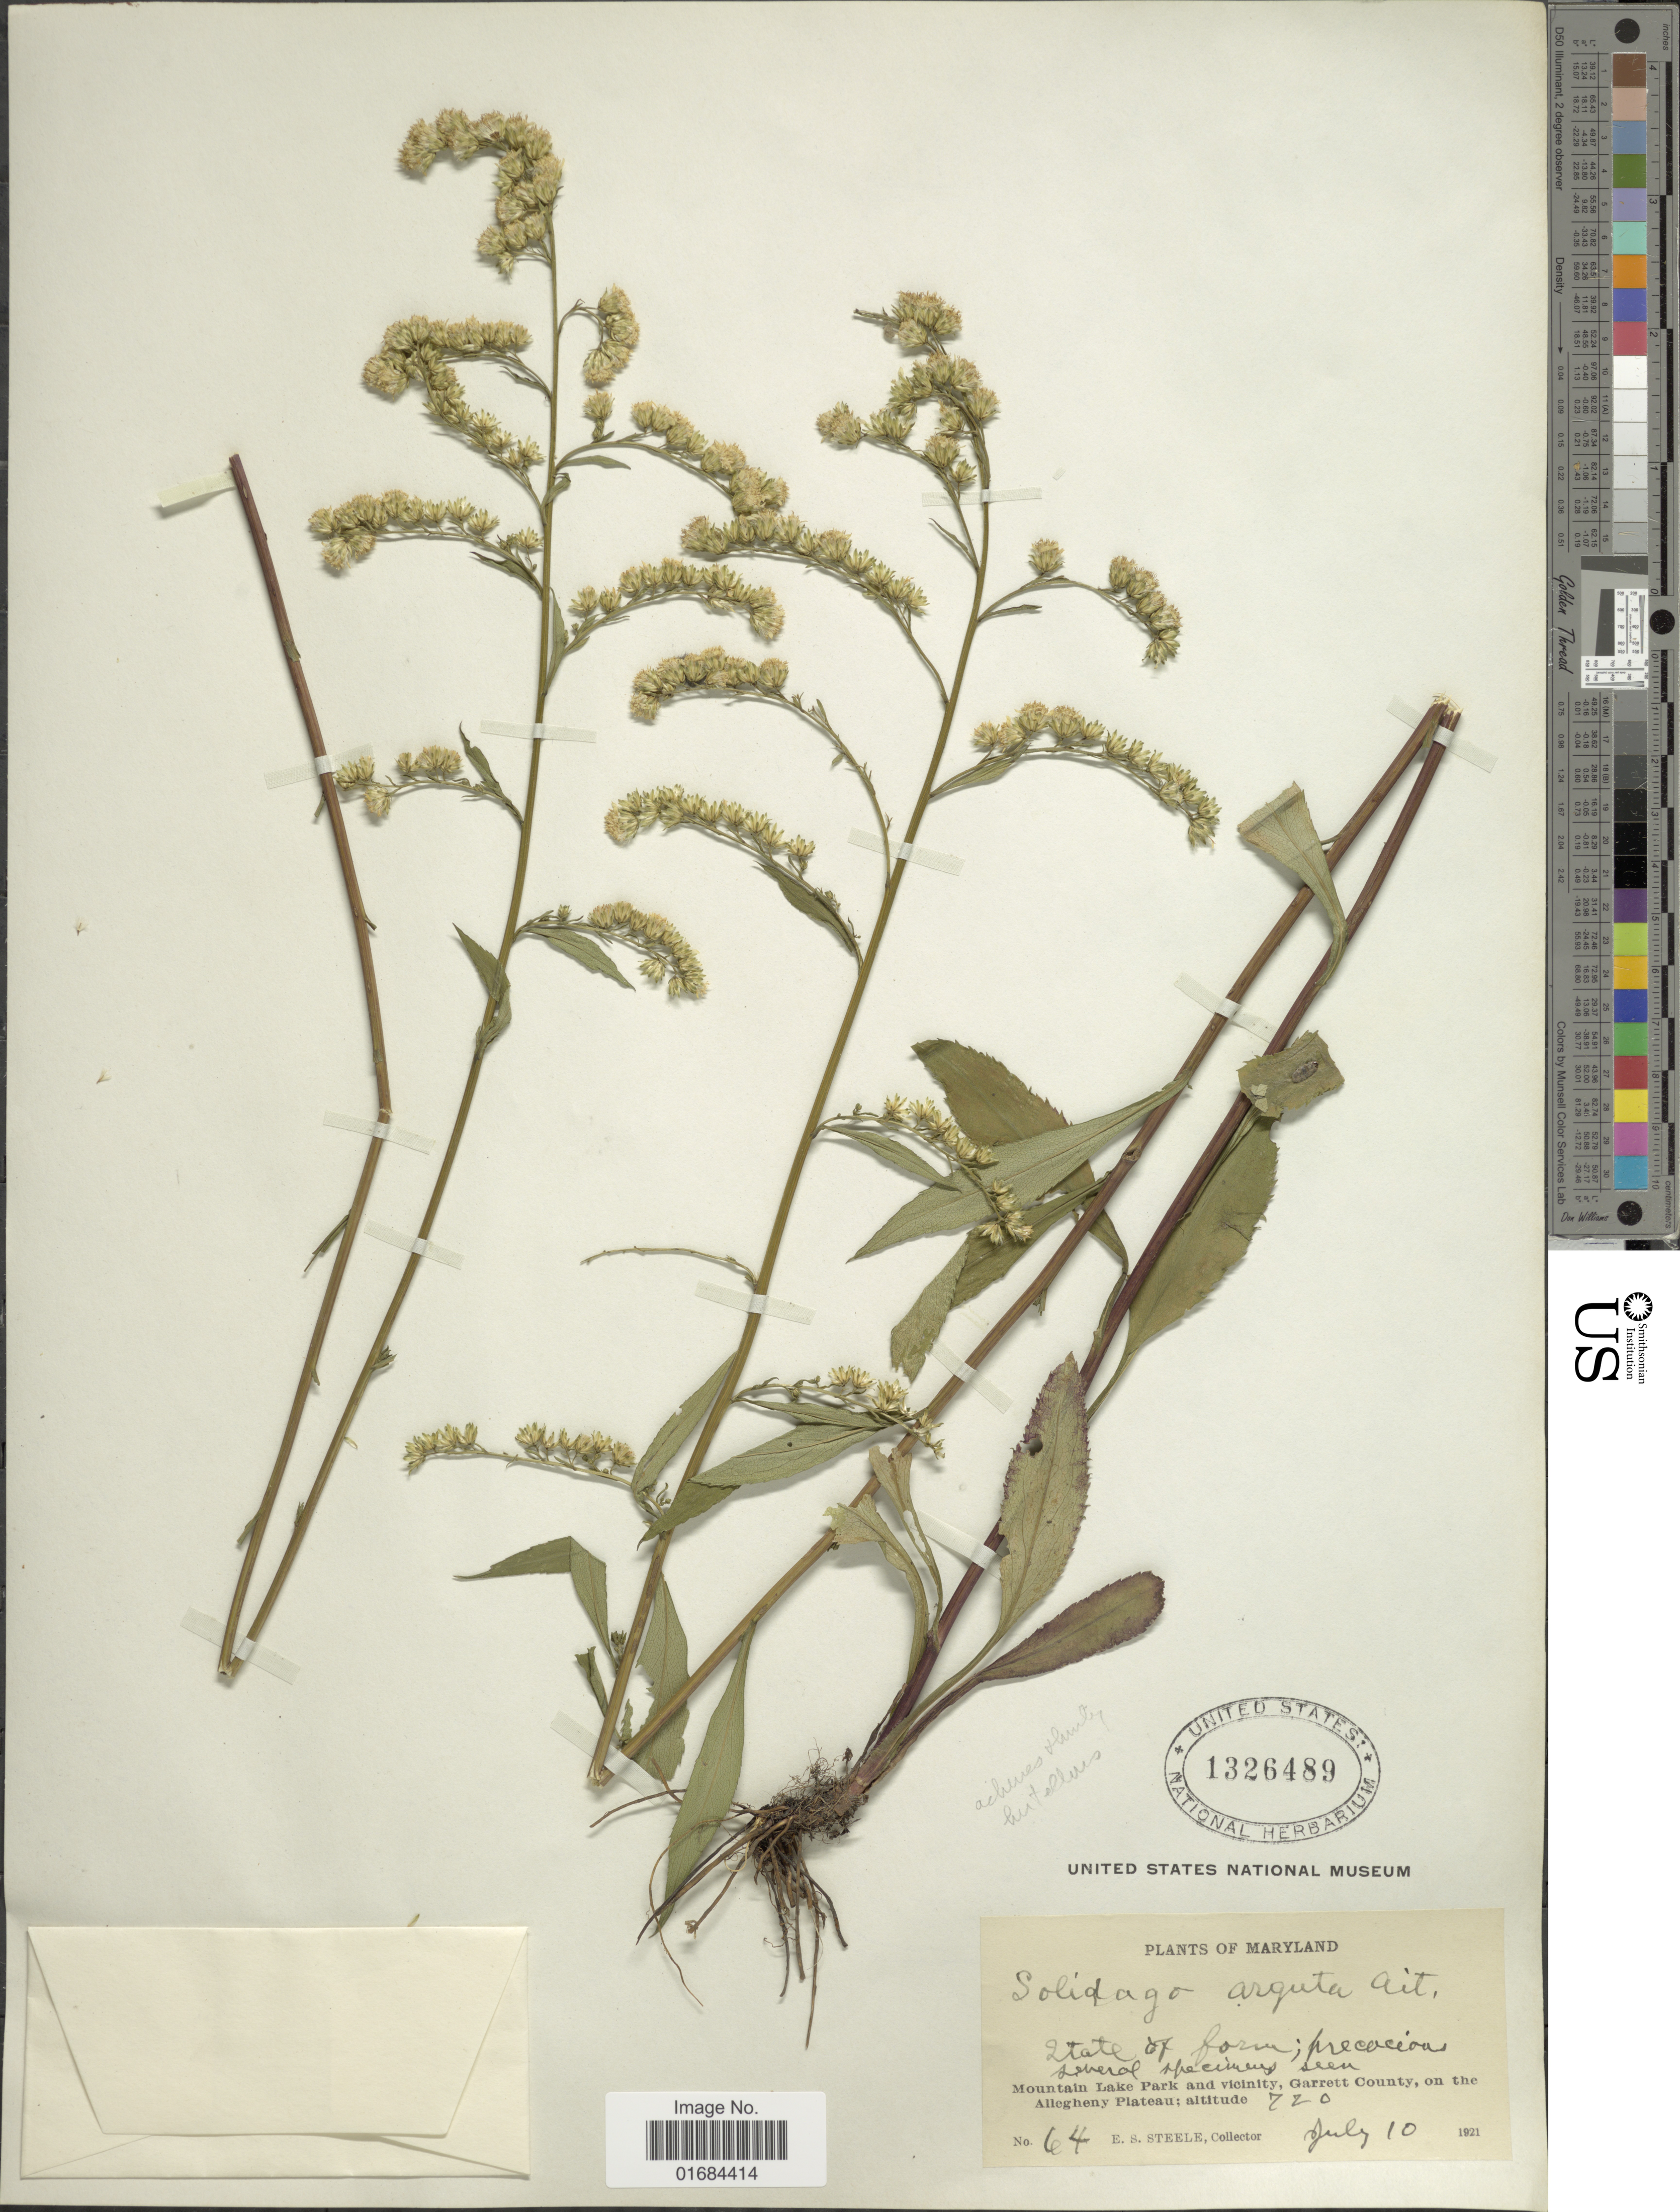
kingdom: Plantae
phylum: Tracheophyta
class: Magnoliopsida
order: Asterales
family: Asteraceae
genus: Solidago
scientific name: Solidago arguta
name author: Aiton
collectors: E. Steele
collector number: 64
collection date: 1921-07-10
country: United States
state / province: Maryland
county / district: Garrett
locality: Mountain Lake Park and Vicinity, Garrett County, on the Allegheny Plateau.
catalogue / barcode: US 1326489